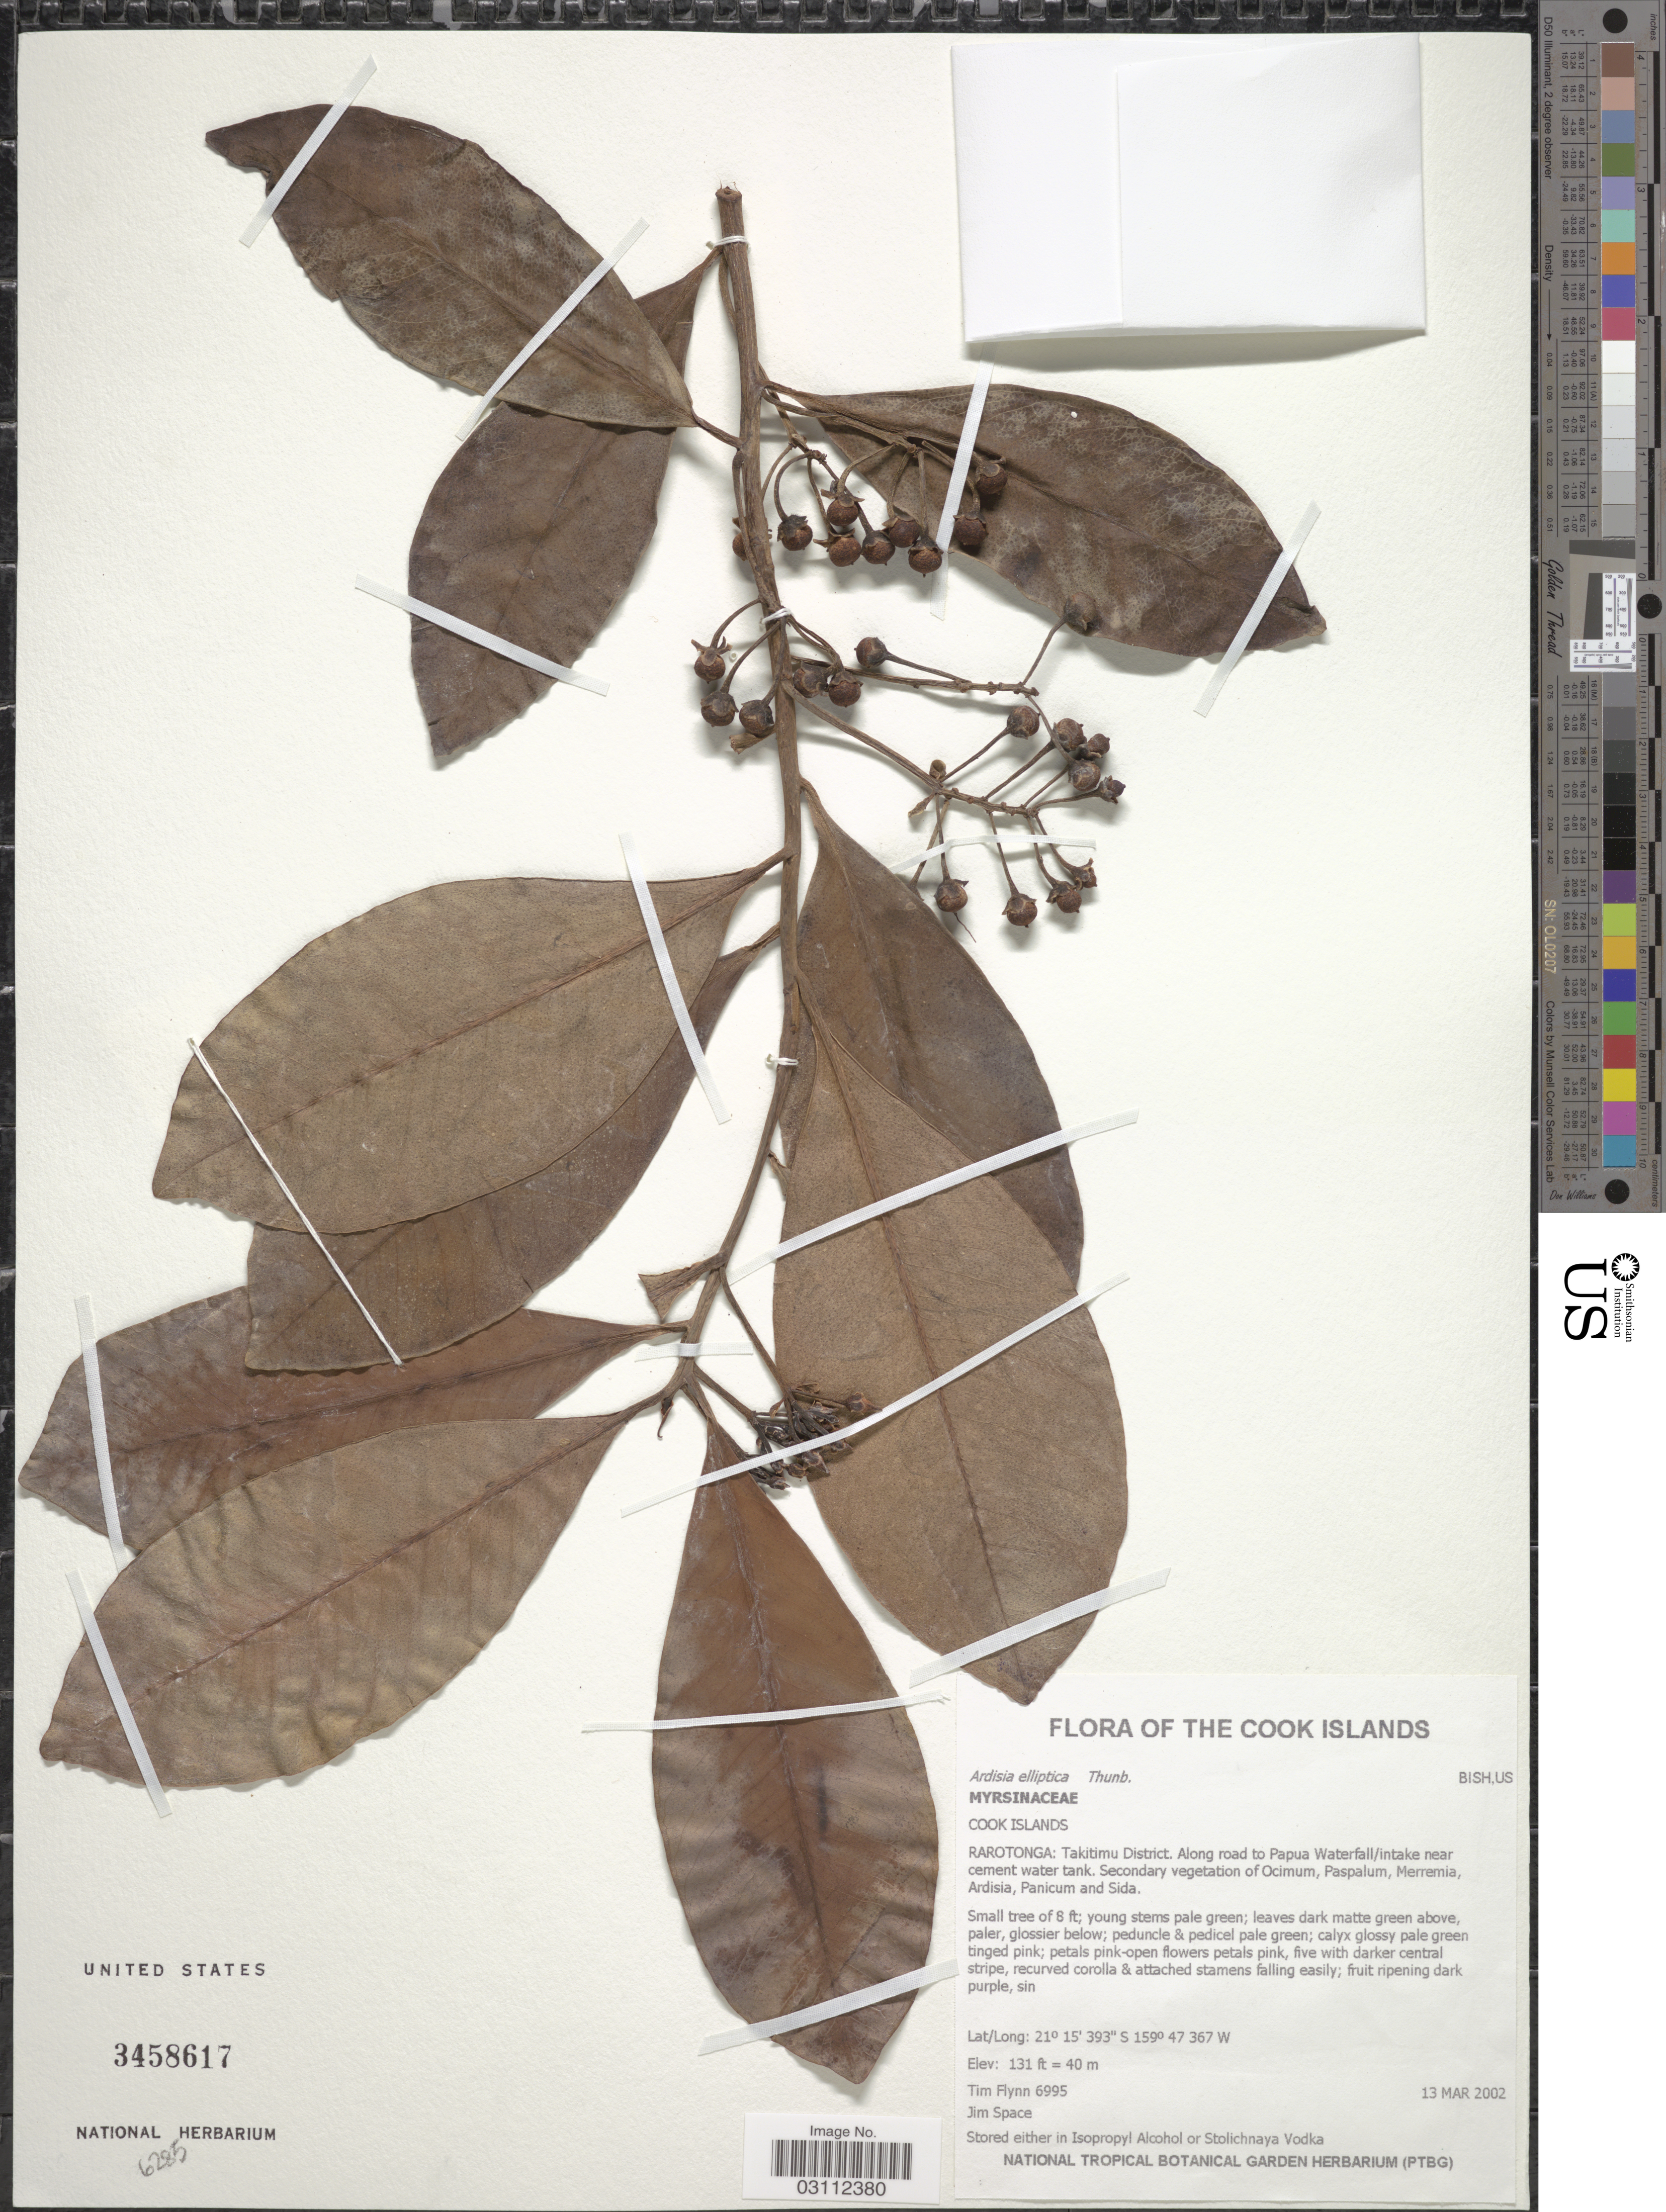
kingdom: Plantae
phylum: Tracheophyta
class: Magnoliopsida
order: Ericales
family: Primulaceae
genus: Ardisia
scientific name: Ardisia elliptica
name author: Thunb.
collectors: T. Flynn & J. Space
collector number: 6995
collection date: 2002-03-13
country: Cook Islands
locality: Rarotinga: Takitimu District. Along road to Papua Waterfall/intake near cement water tank.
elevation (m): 40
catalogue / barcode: US 3458617